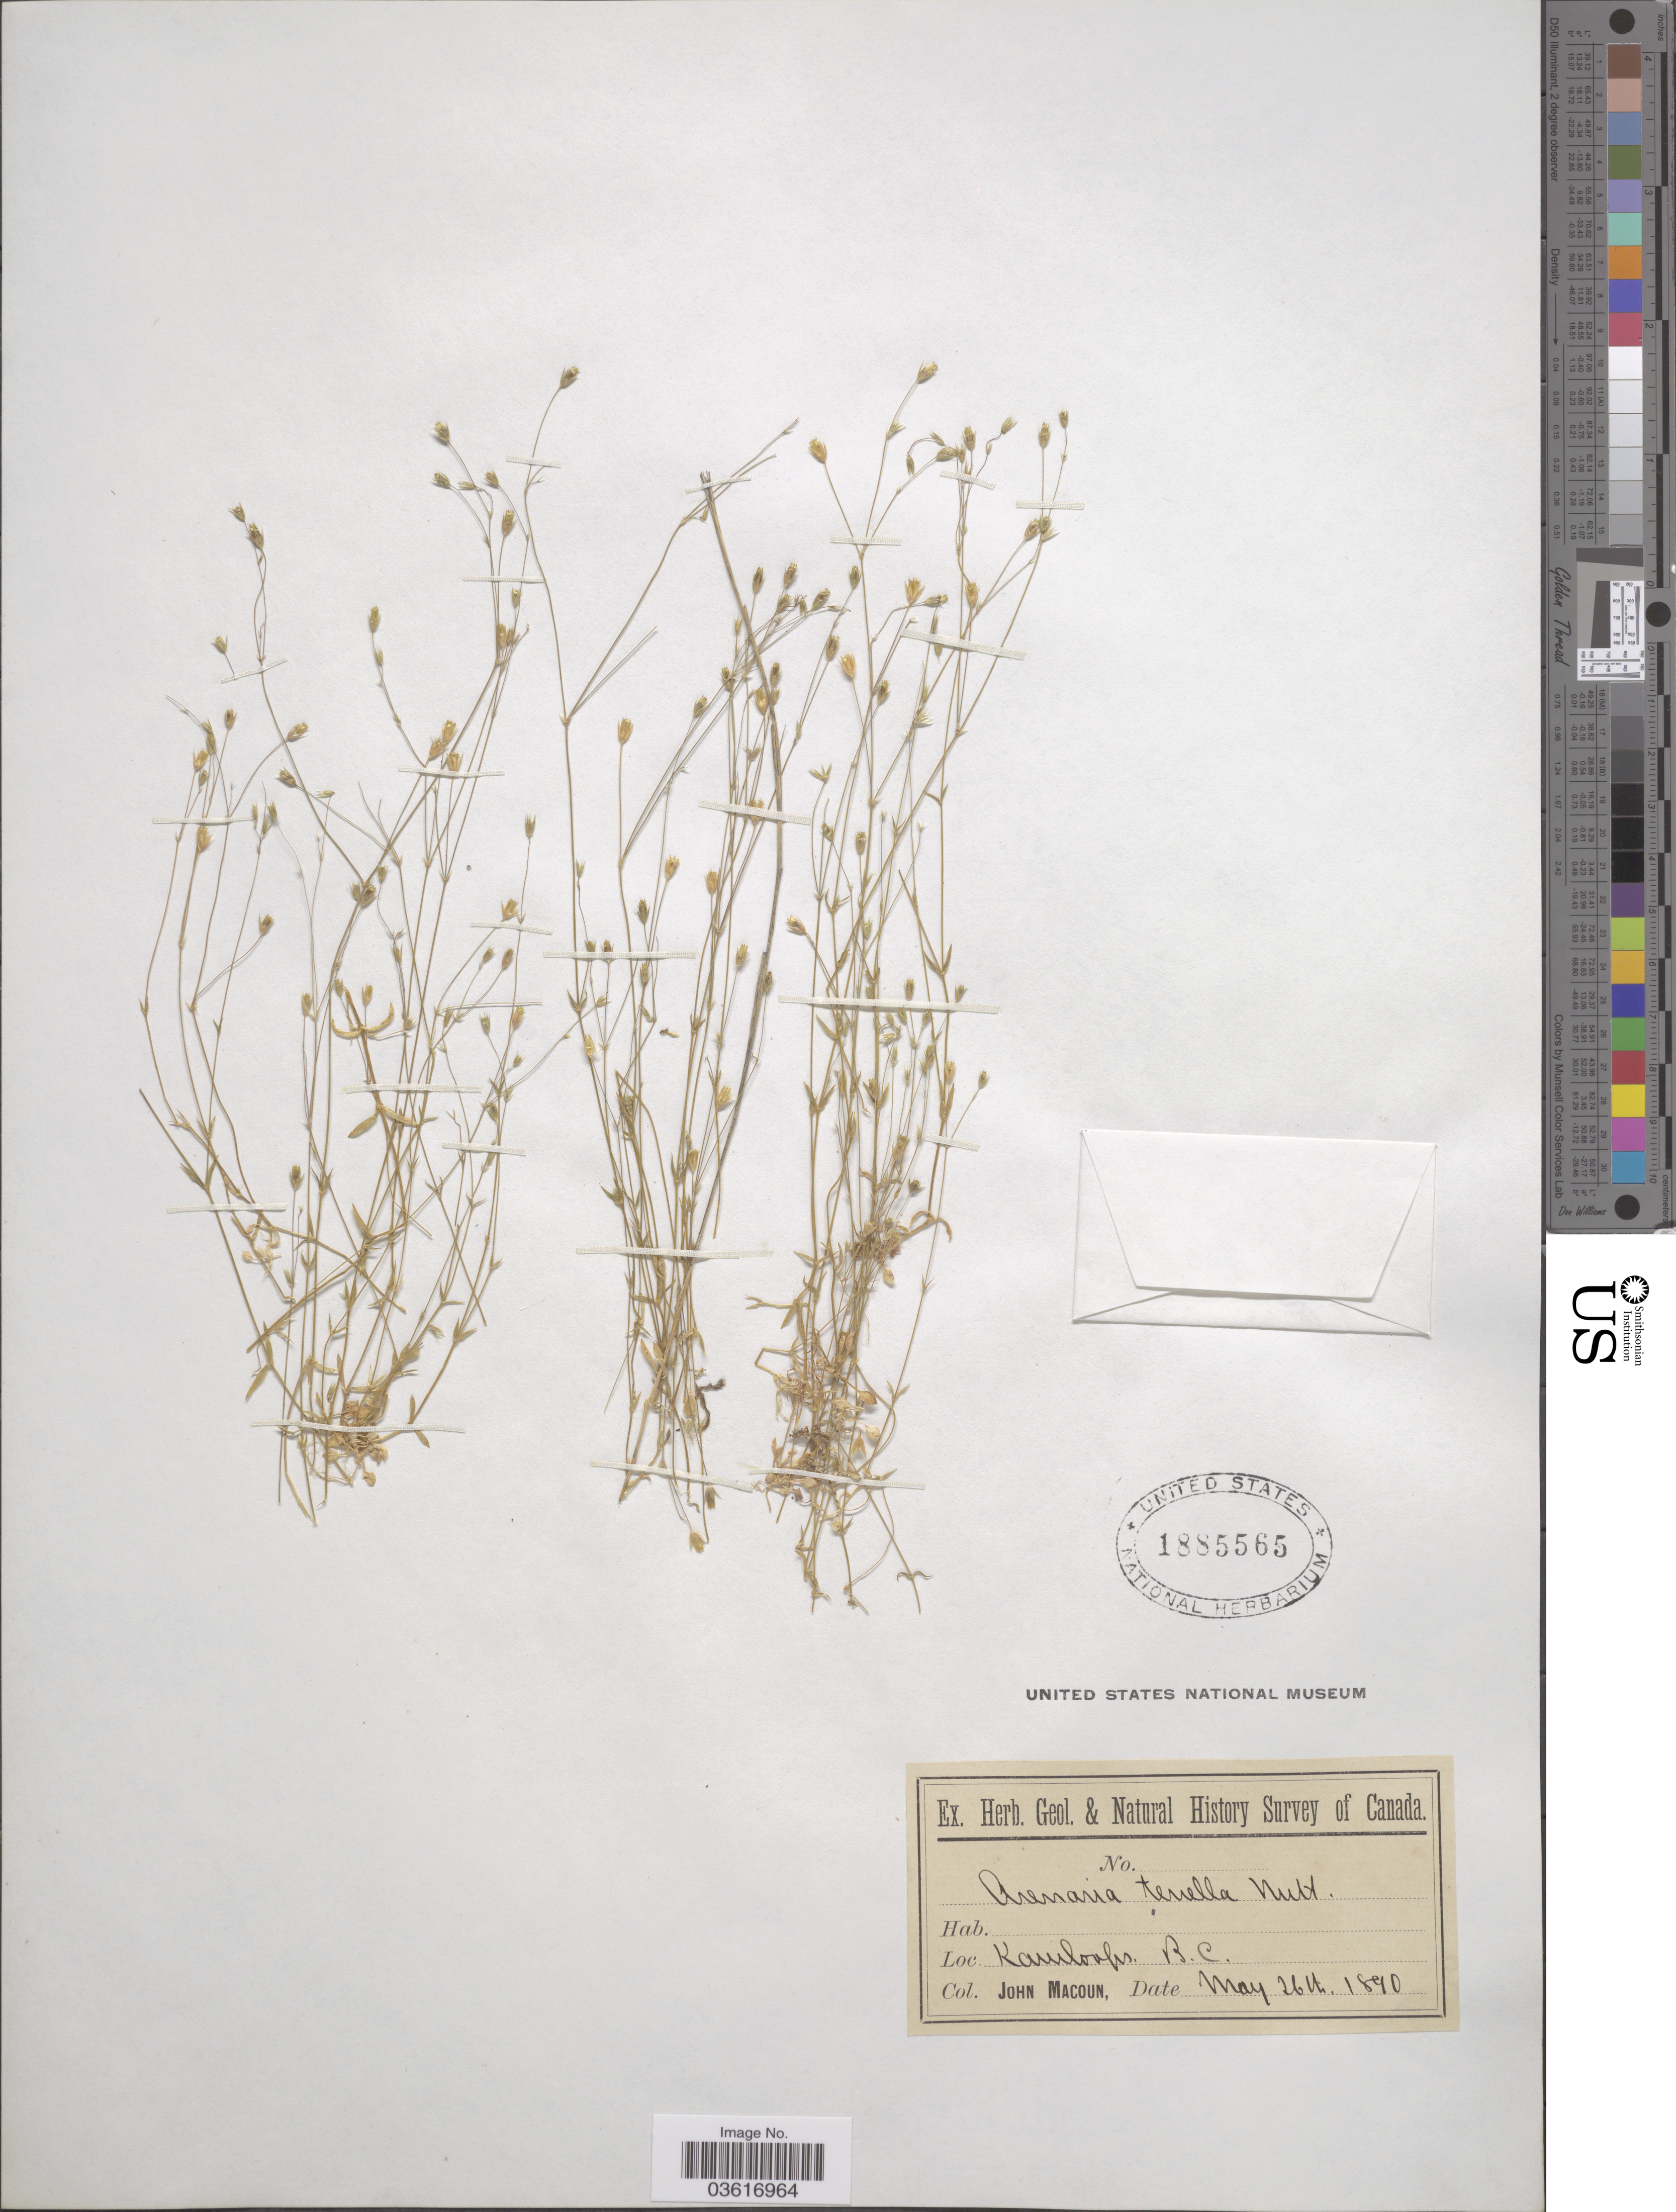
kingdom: Plantae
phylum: Tracheophyta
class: Magnoliopsida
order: Caryophyllales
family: Caryophyllaceae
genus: Minuartia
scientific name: Minuartia tenella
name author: (J. Gay) Mattf.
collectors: J. Macoun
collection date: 1890-05-26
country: Canada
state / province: British Columbia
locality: Kamloops.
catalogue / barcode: US 1885565